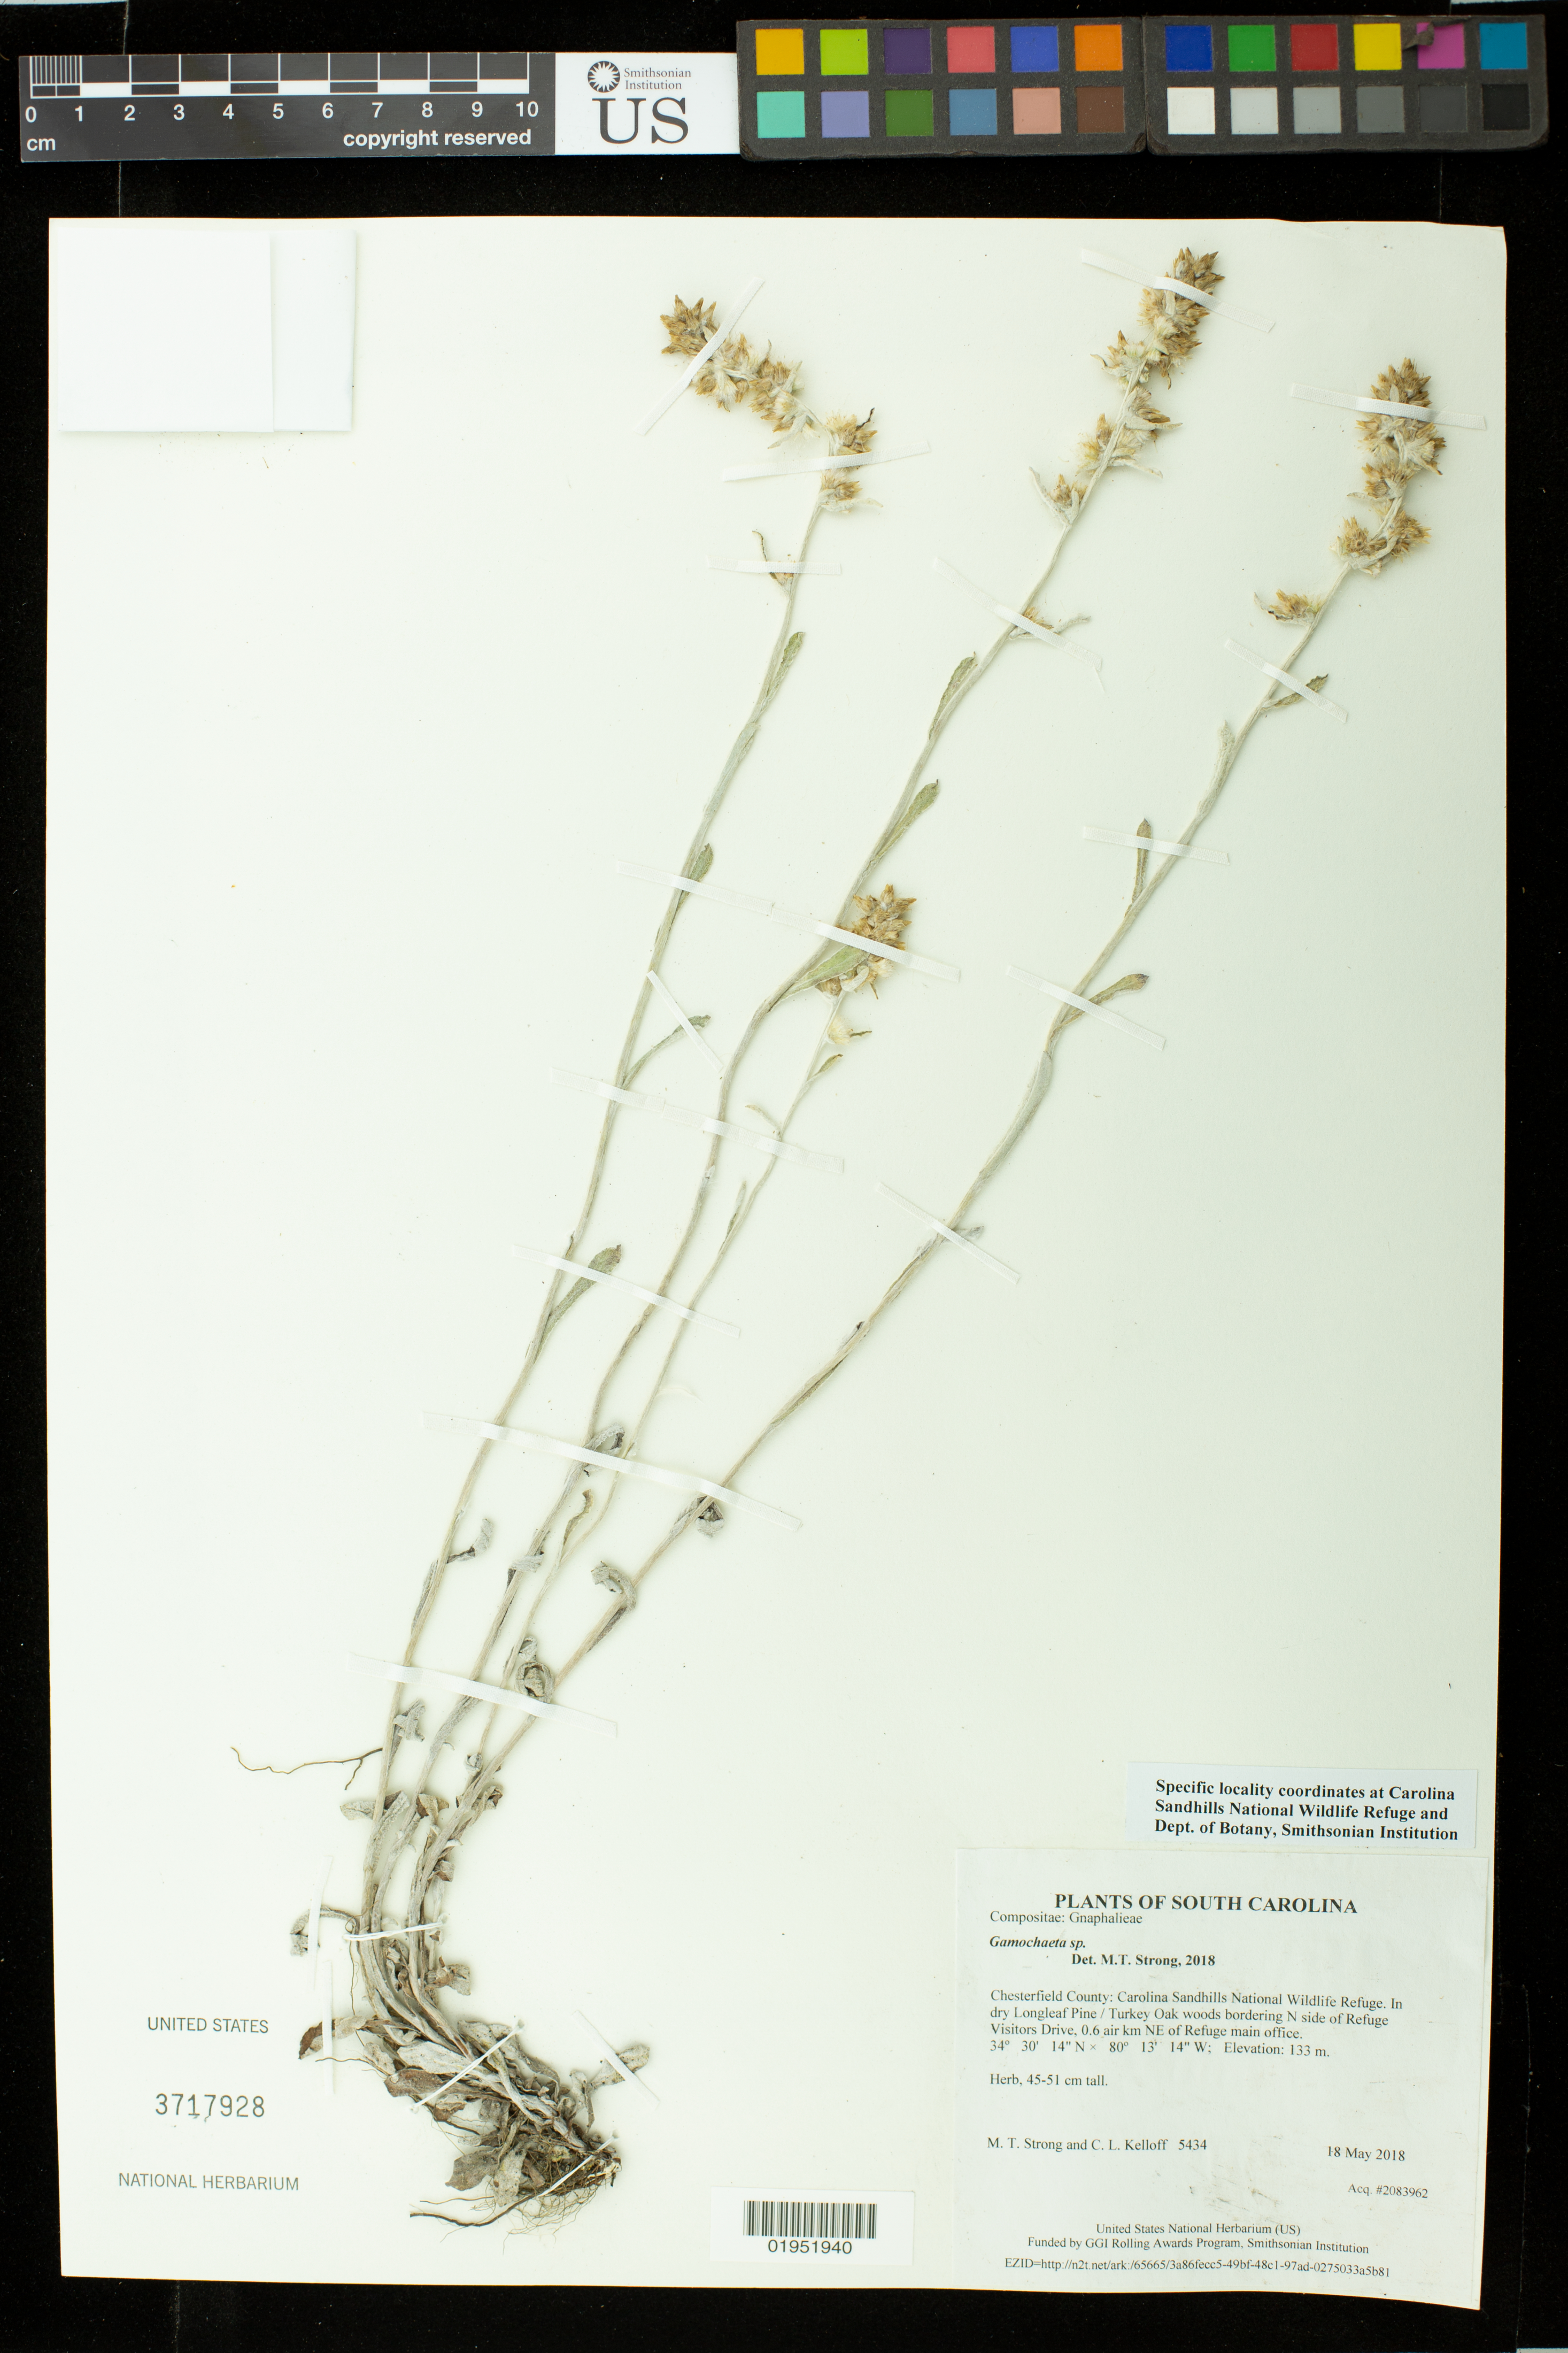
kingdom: Plantae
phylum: Tracheophyta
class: Magnoliopsida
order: Asterales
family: Asteraceae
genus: Gamochaeta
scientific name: Gamochaeta sp.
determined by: Strong, Mark T., (BOT), Smithsonian Institution - National Museum of Natural History (UNITED STATES)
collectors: M. T. Strong & C. L. Kelloff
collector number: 5434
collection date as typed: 18 May 2018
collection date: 2018-05-18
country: United States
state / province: South Carolina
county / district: Chesterfield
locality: Carolina Sandhills National Wildlife Refuge. In dry Longleaf Pine / Turkey Oak woods bordering N side of Refuge Visitors Drive, 0.6 air km NE of Refuge main office.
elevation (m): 133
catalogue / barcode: US 3717928